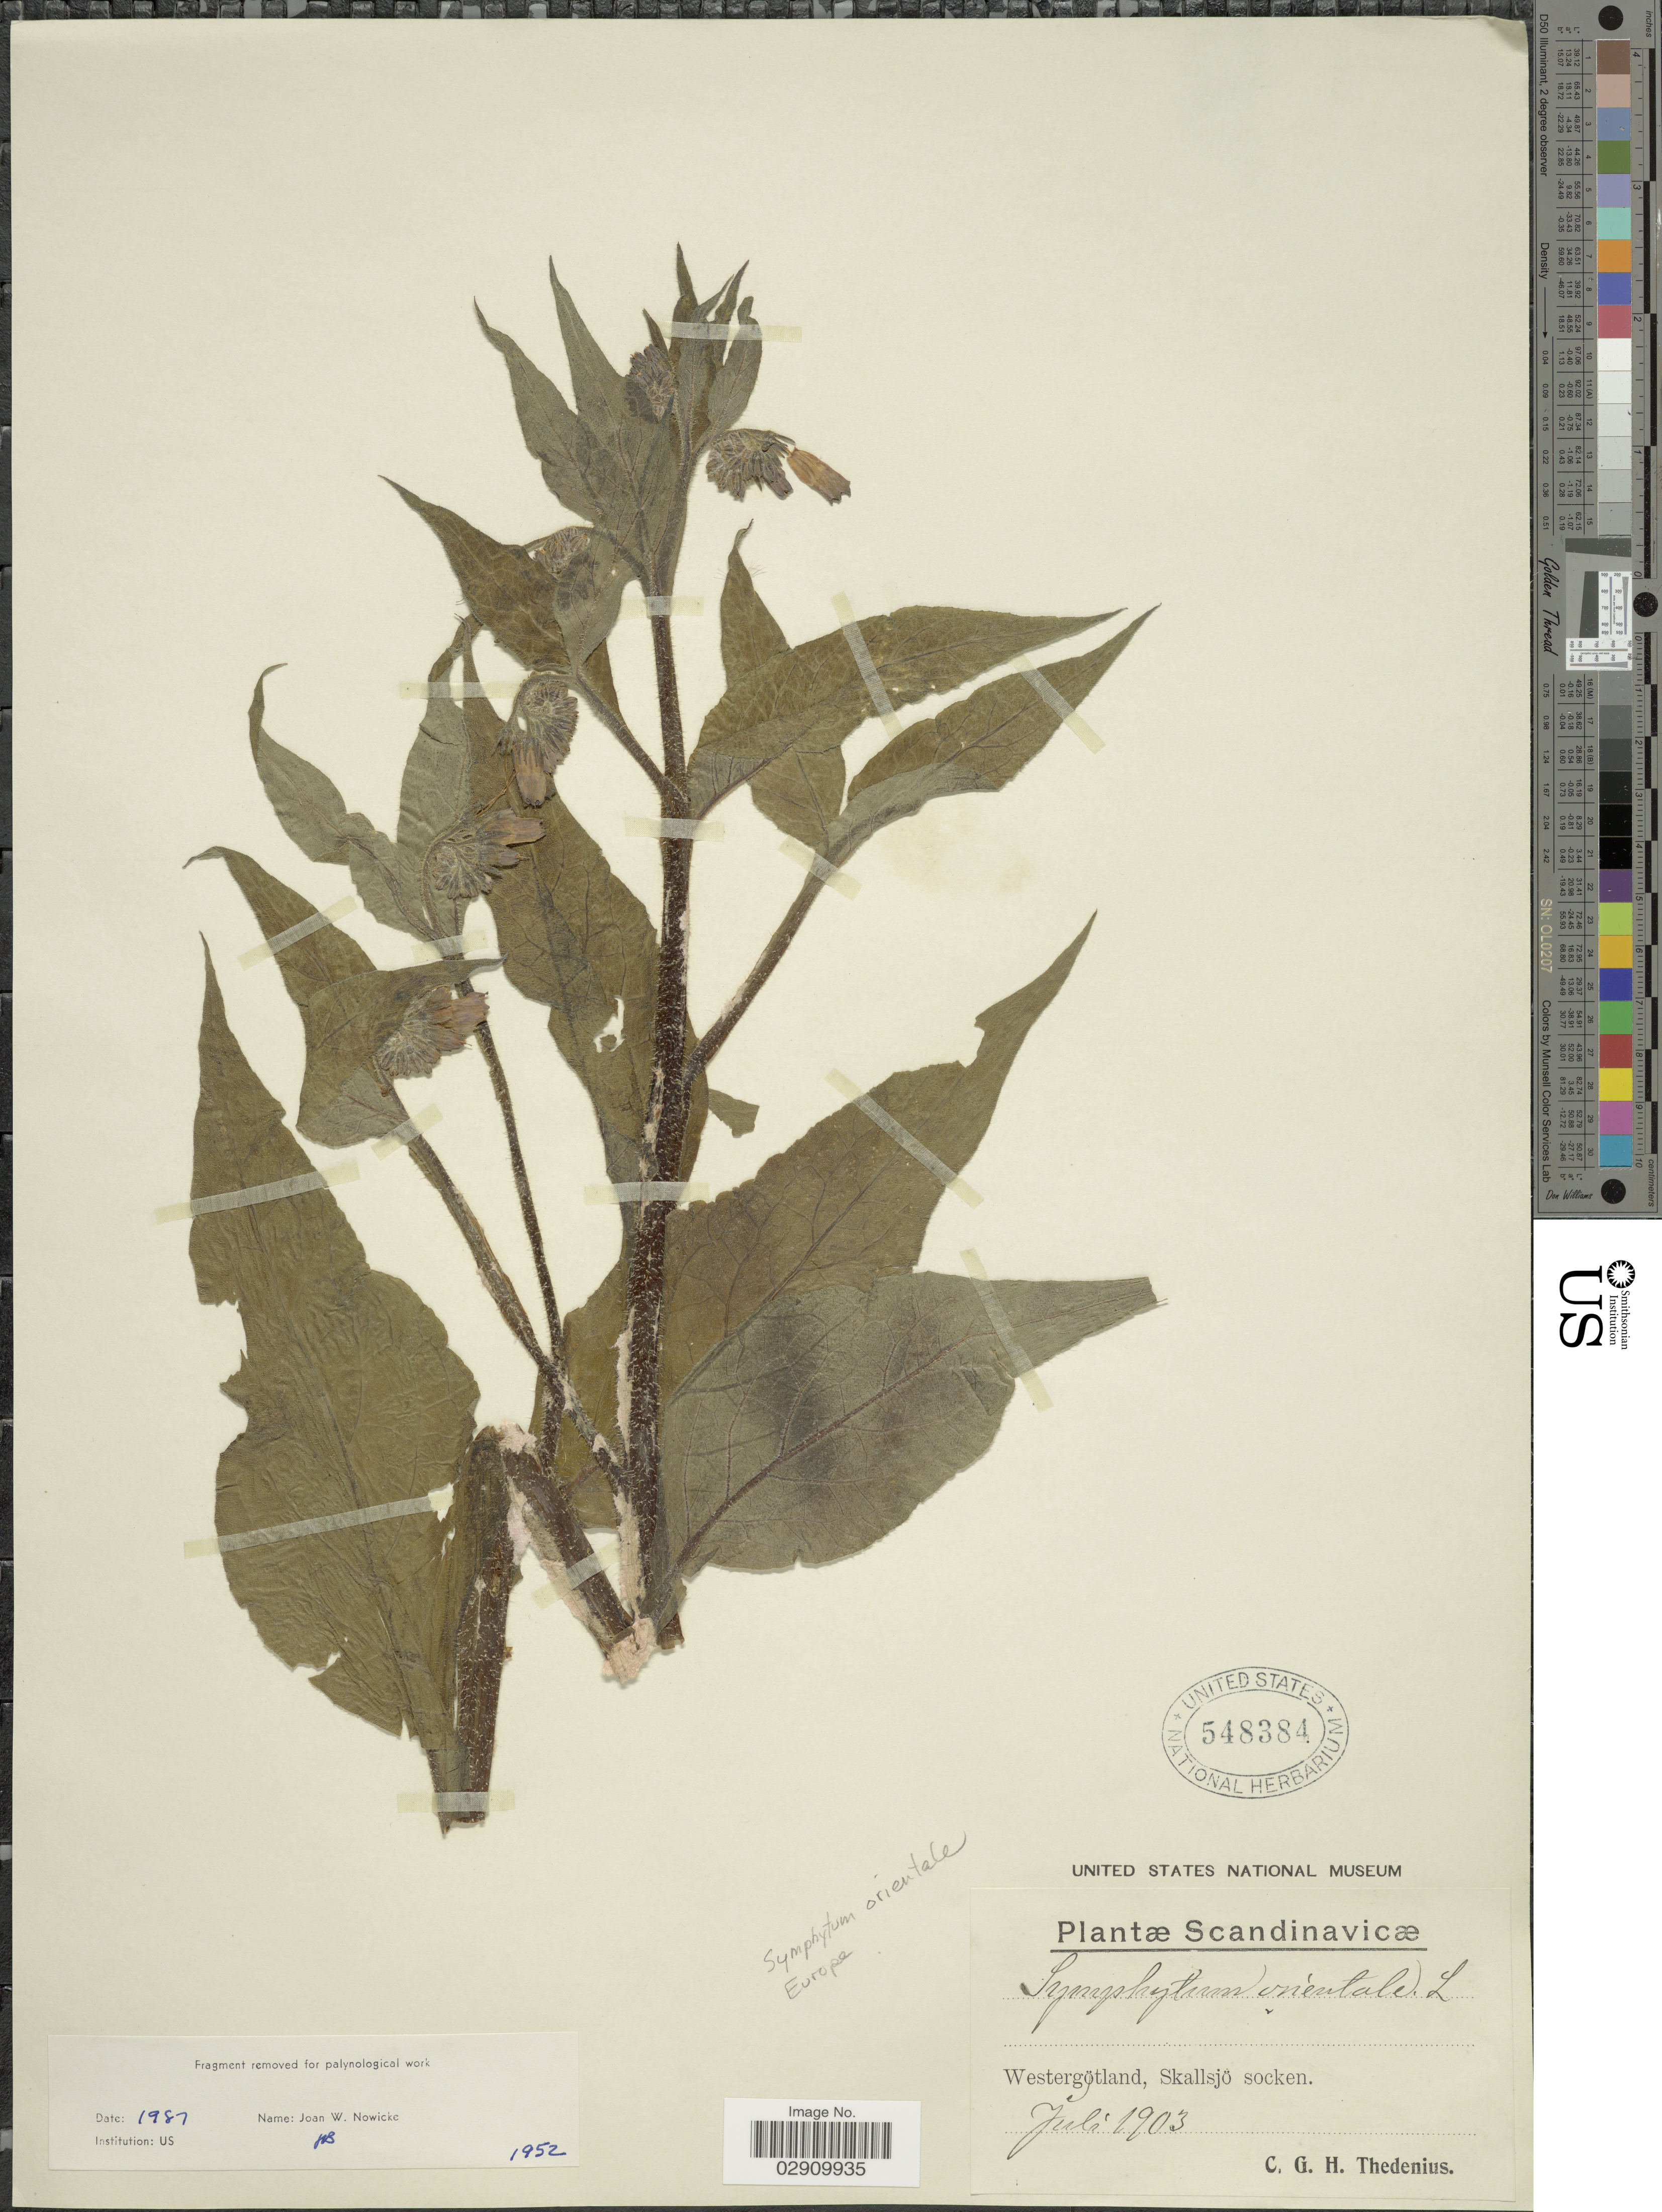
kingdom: Plantae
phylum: Tracheophyta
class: Magnoliopsida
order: Boraginales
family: Boraginaceae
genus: Symphytum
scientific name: Symphytum orientale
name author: L.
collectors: C. Thedenius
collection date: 1903-07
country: Sweden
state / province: Västra Götaland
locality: Scandinavicæ, Westergötland, Skallsjö socken.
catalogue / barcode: US 548384